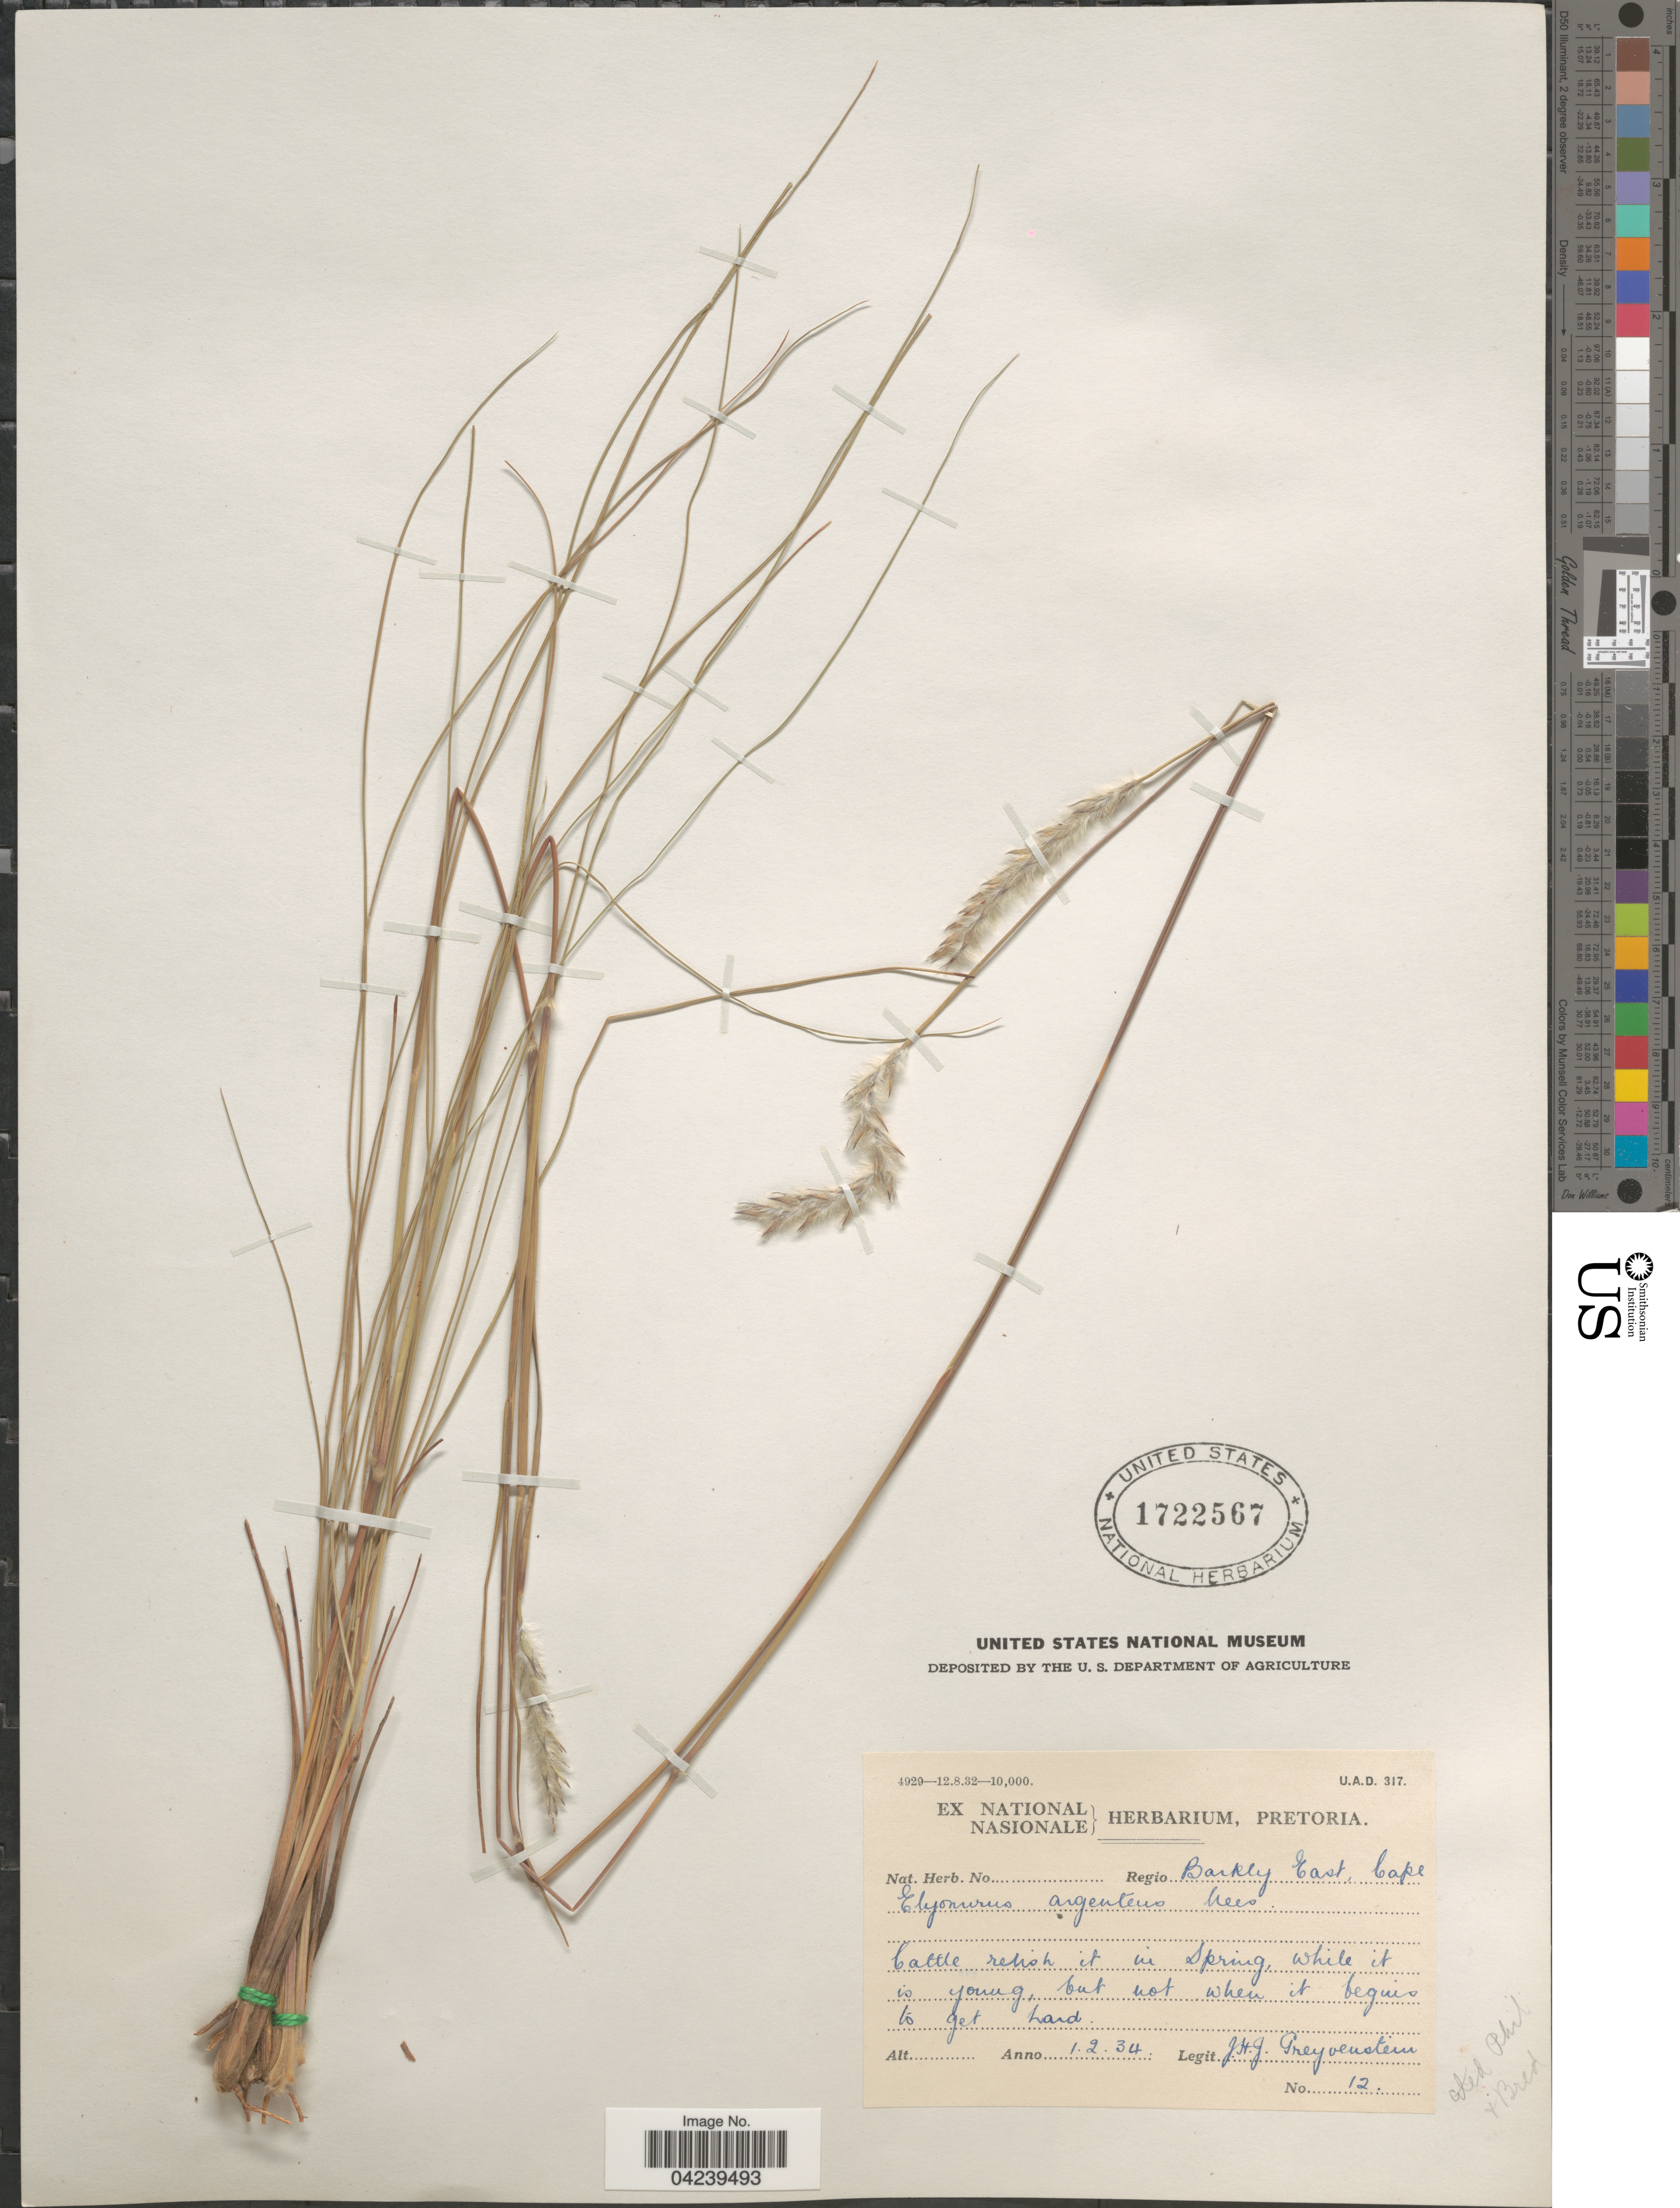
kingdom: Plantae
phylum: Tracheophyta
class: Liliopsida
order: Poales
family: Poaceae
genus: Elionurus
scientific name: Elionurus muticus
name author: (Spreng.) Kuntze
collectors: J. Greyvenstein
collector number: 12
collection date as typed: Transcribed d/m/y: 1/2/34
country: South Africa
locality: Regio Barkly East, Cape.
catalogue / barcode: US 1722567